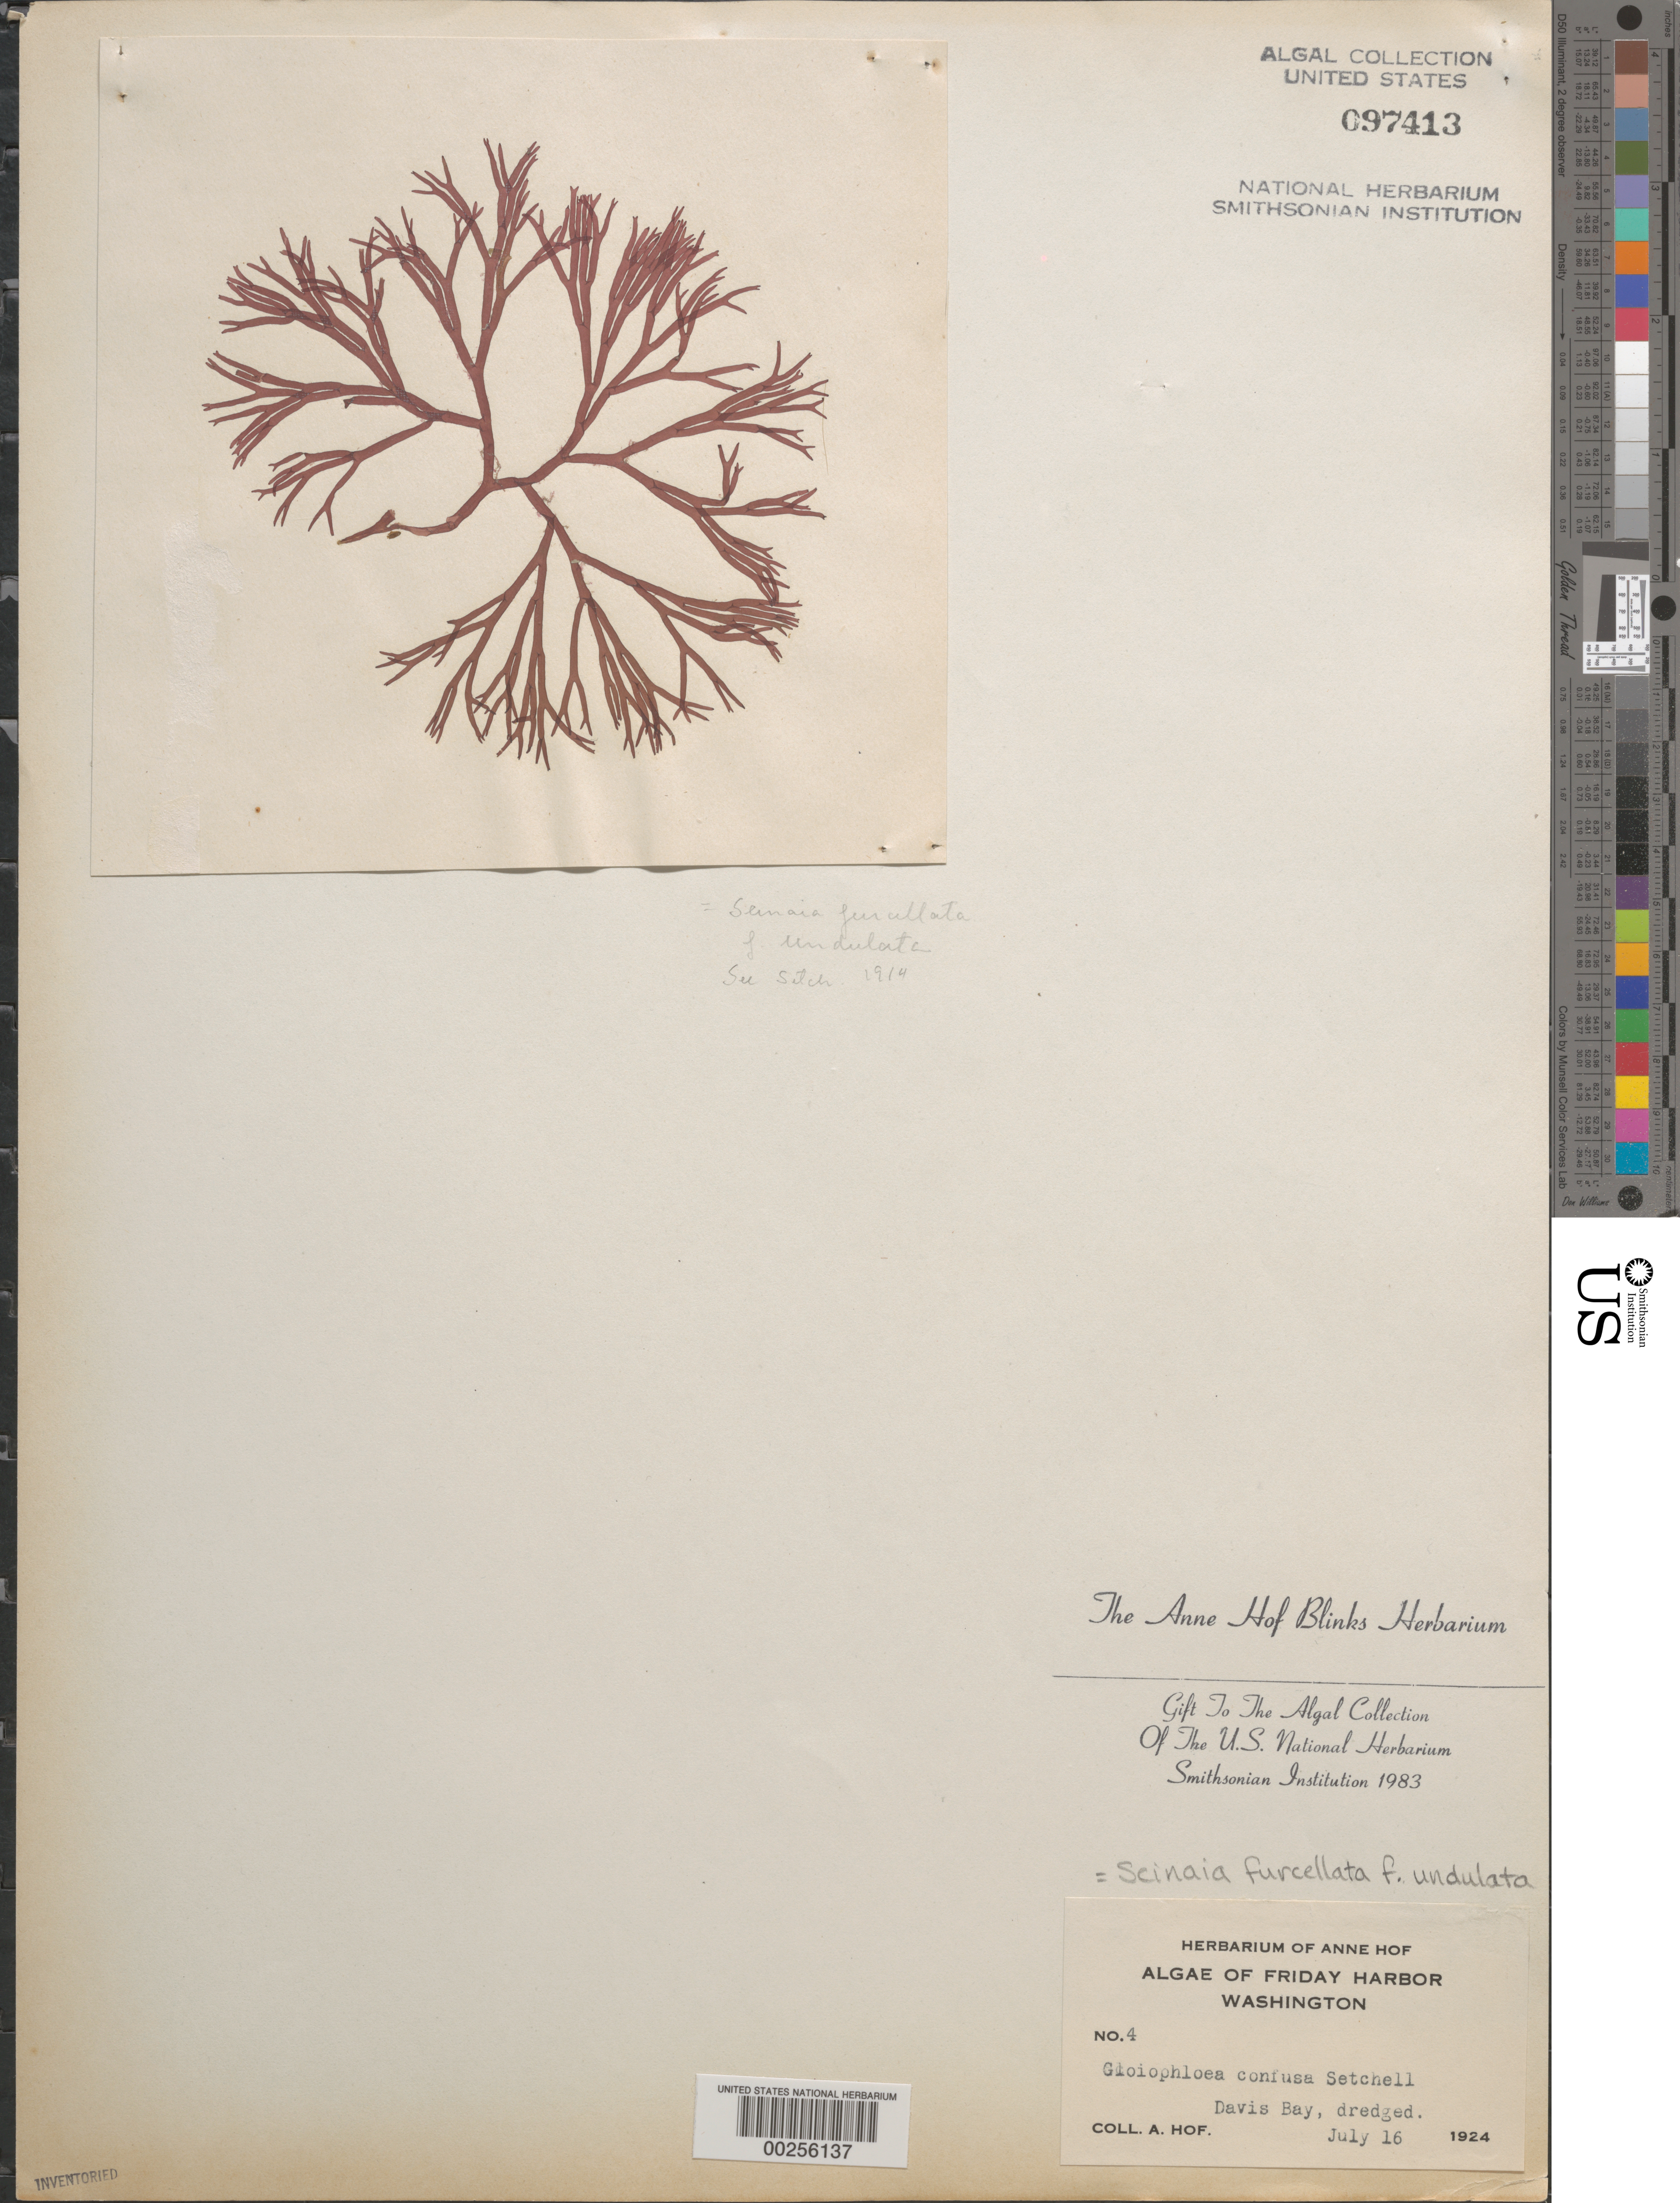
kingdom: Plantae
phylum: Rhodophyta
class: Florideophyceae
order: Nemaliales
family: Scinaiaceae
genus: Scinaia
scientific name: Scinaia furcellata f. undulata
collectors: A. Blinks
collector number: AHB 4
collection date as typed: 16 Jul 1924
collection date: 1924-07-16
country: United States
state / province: Washington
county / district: San Juan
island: San Juan Island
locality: Davis Bay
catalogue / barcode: US 97413